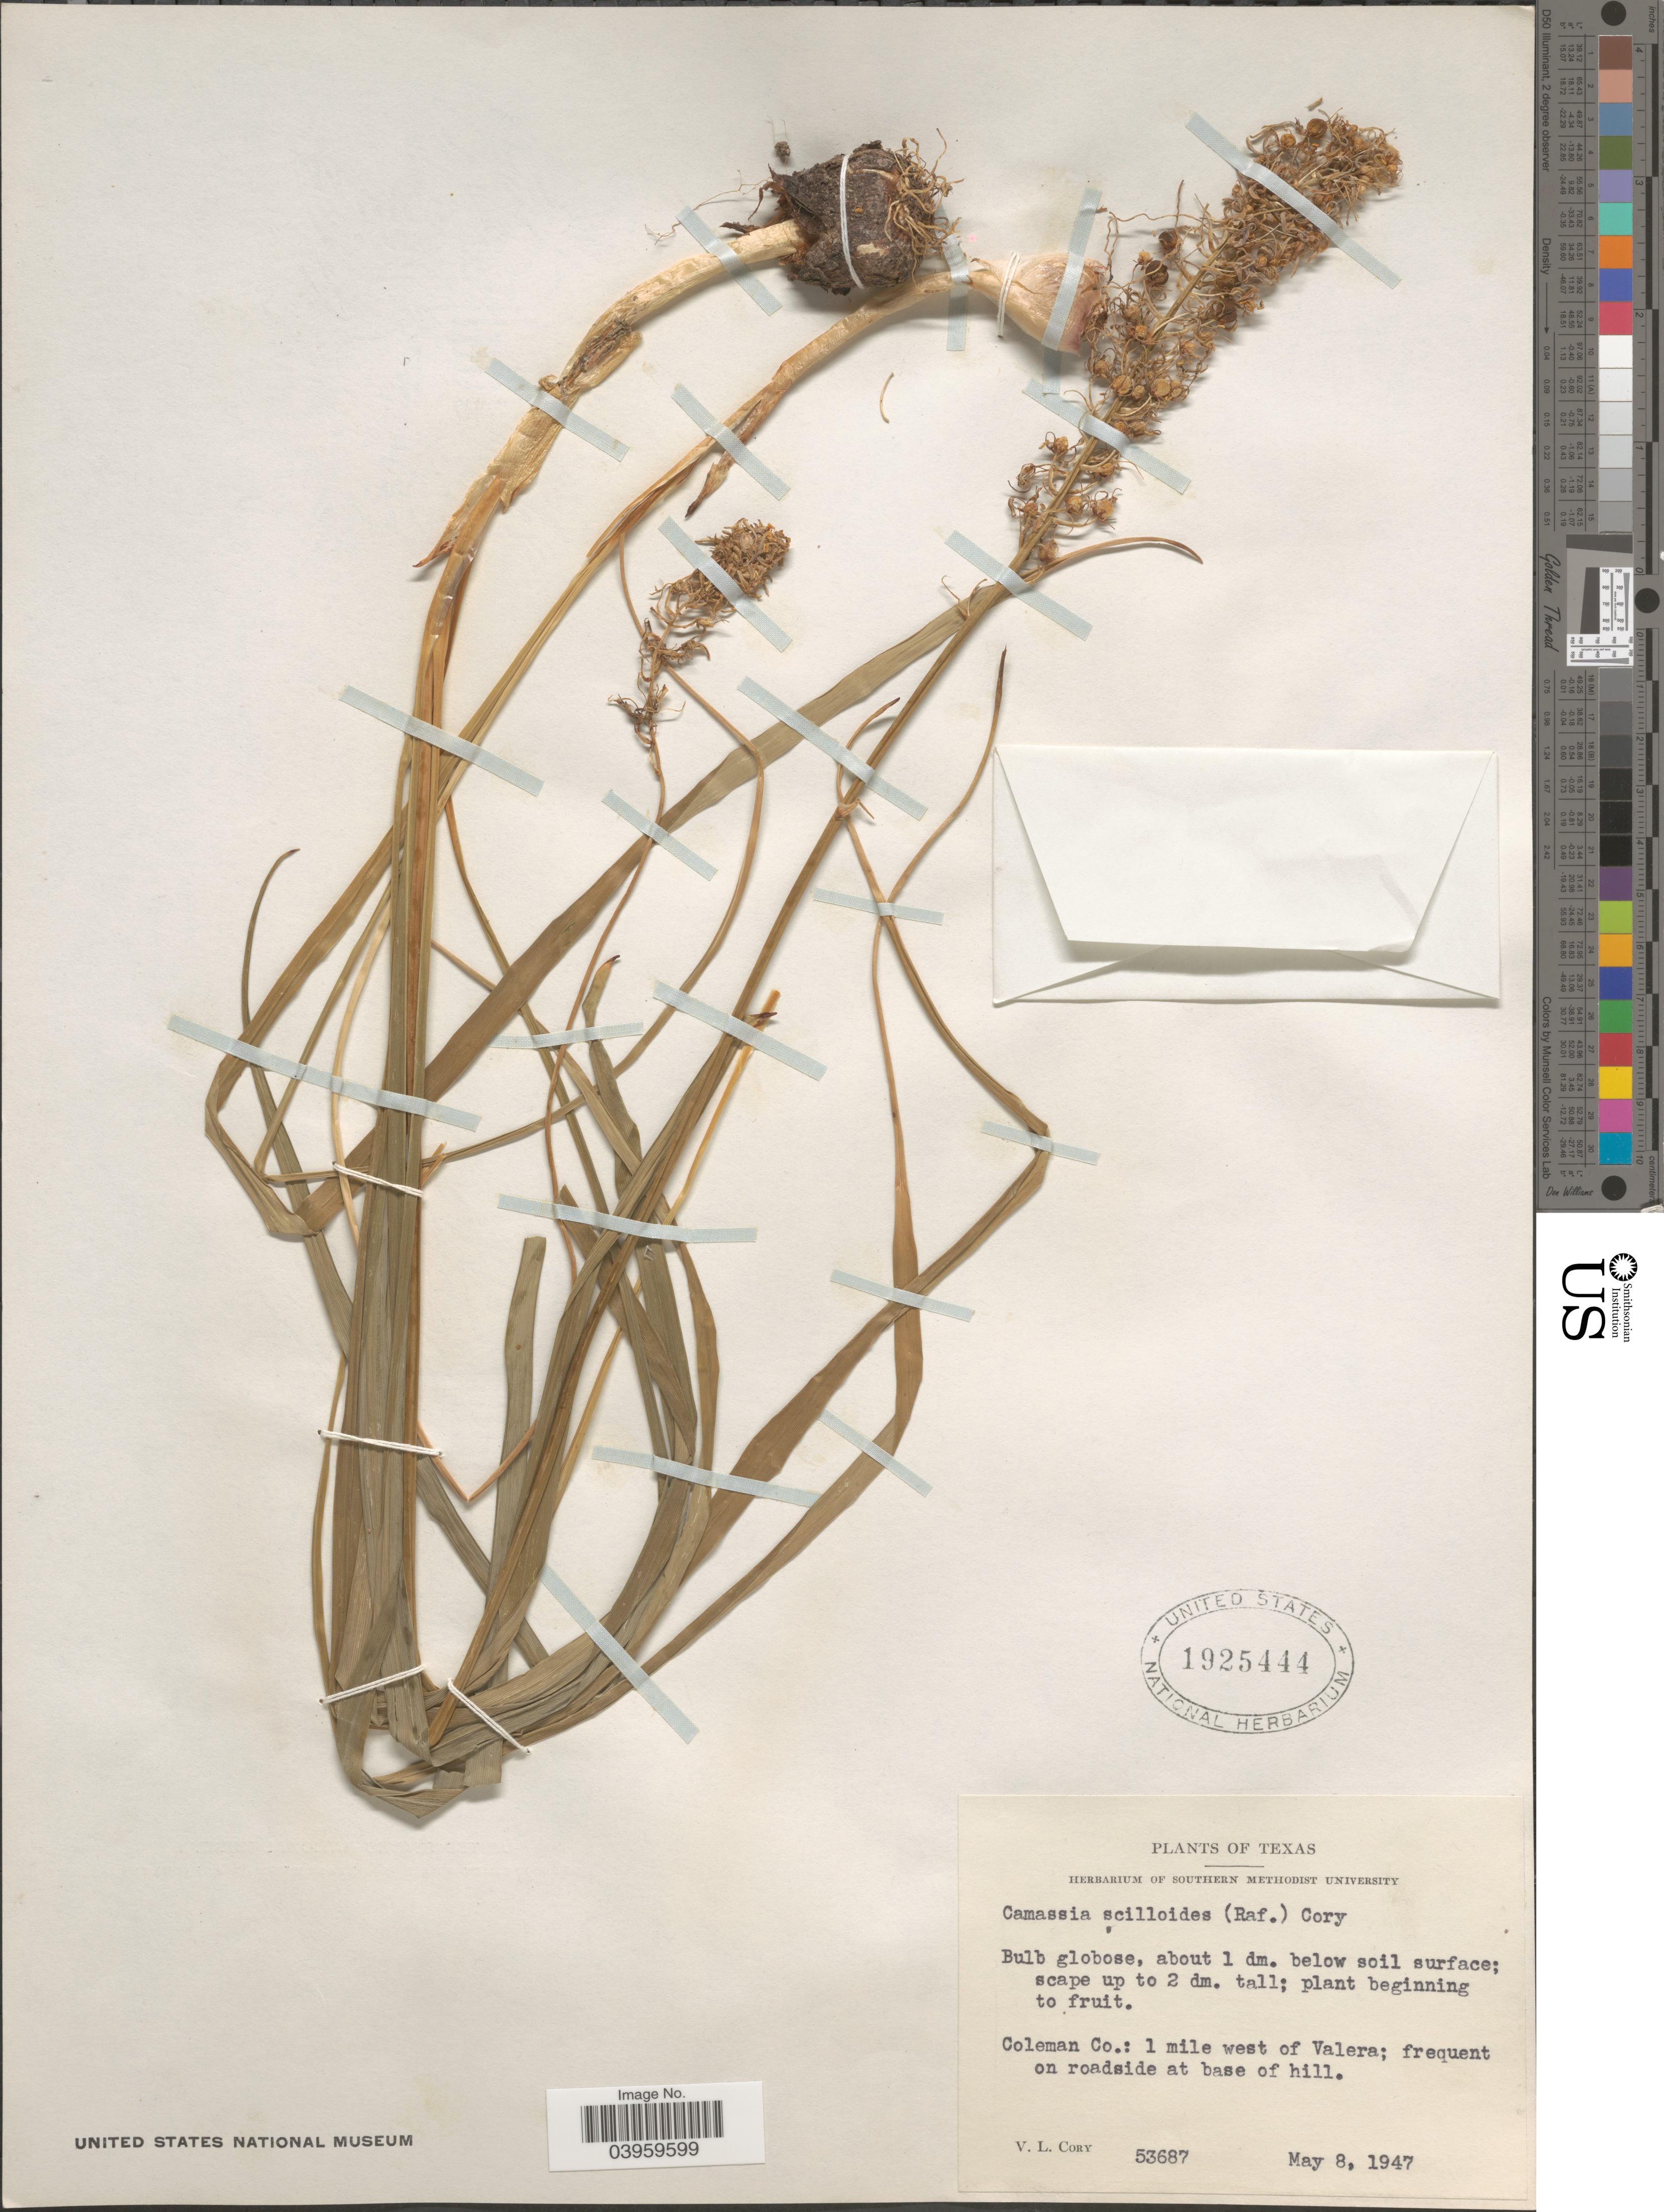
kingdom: Plantae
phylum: Tracheophyta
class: Liliopsida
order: Asparagales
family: Asparagaceae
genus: Camassia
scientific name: Camassia scilloides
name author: (Raf.) Cory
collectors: V. Cory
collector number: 53687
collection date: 1947-05-08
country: United States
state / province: Texas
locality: Coleman Co.: 1 mile west of Valera; frequent on roadside at base of hill.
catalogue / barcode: US 1925444